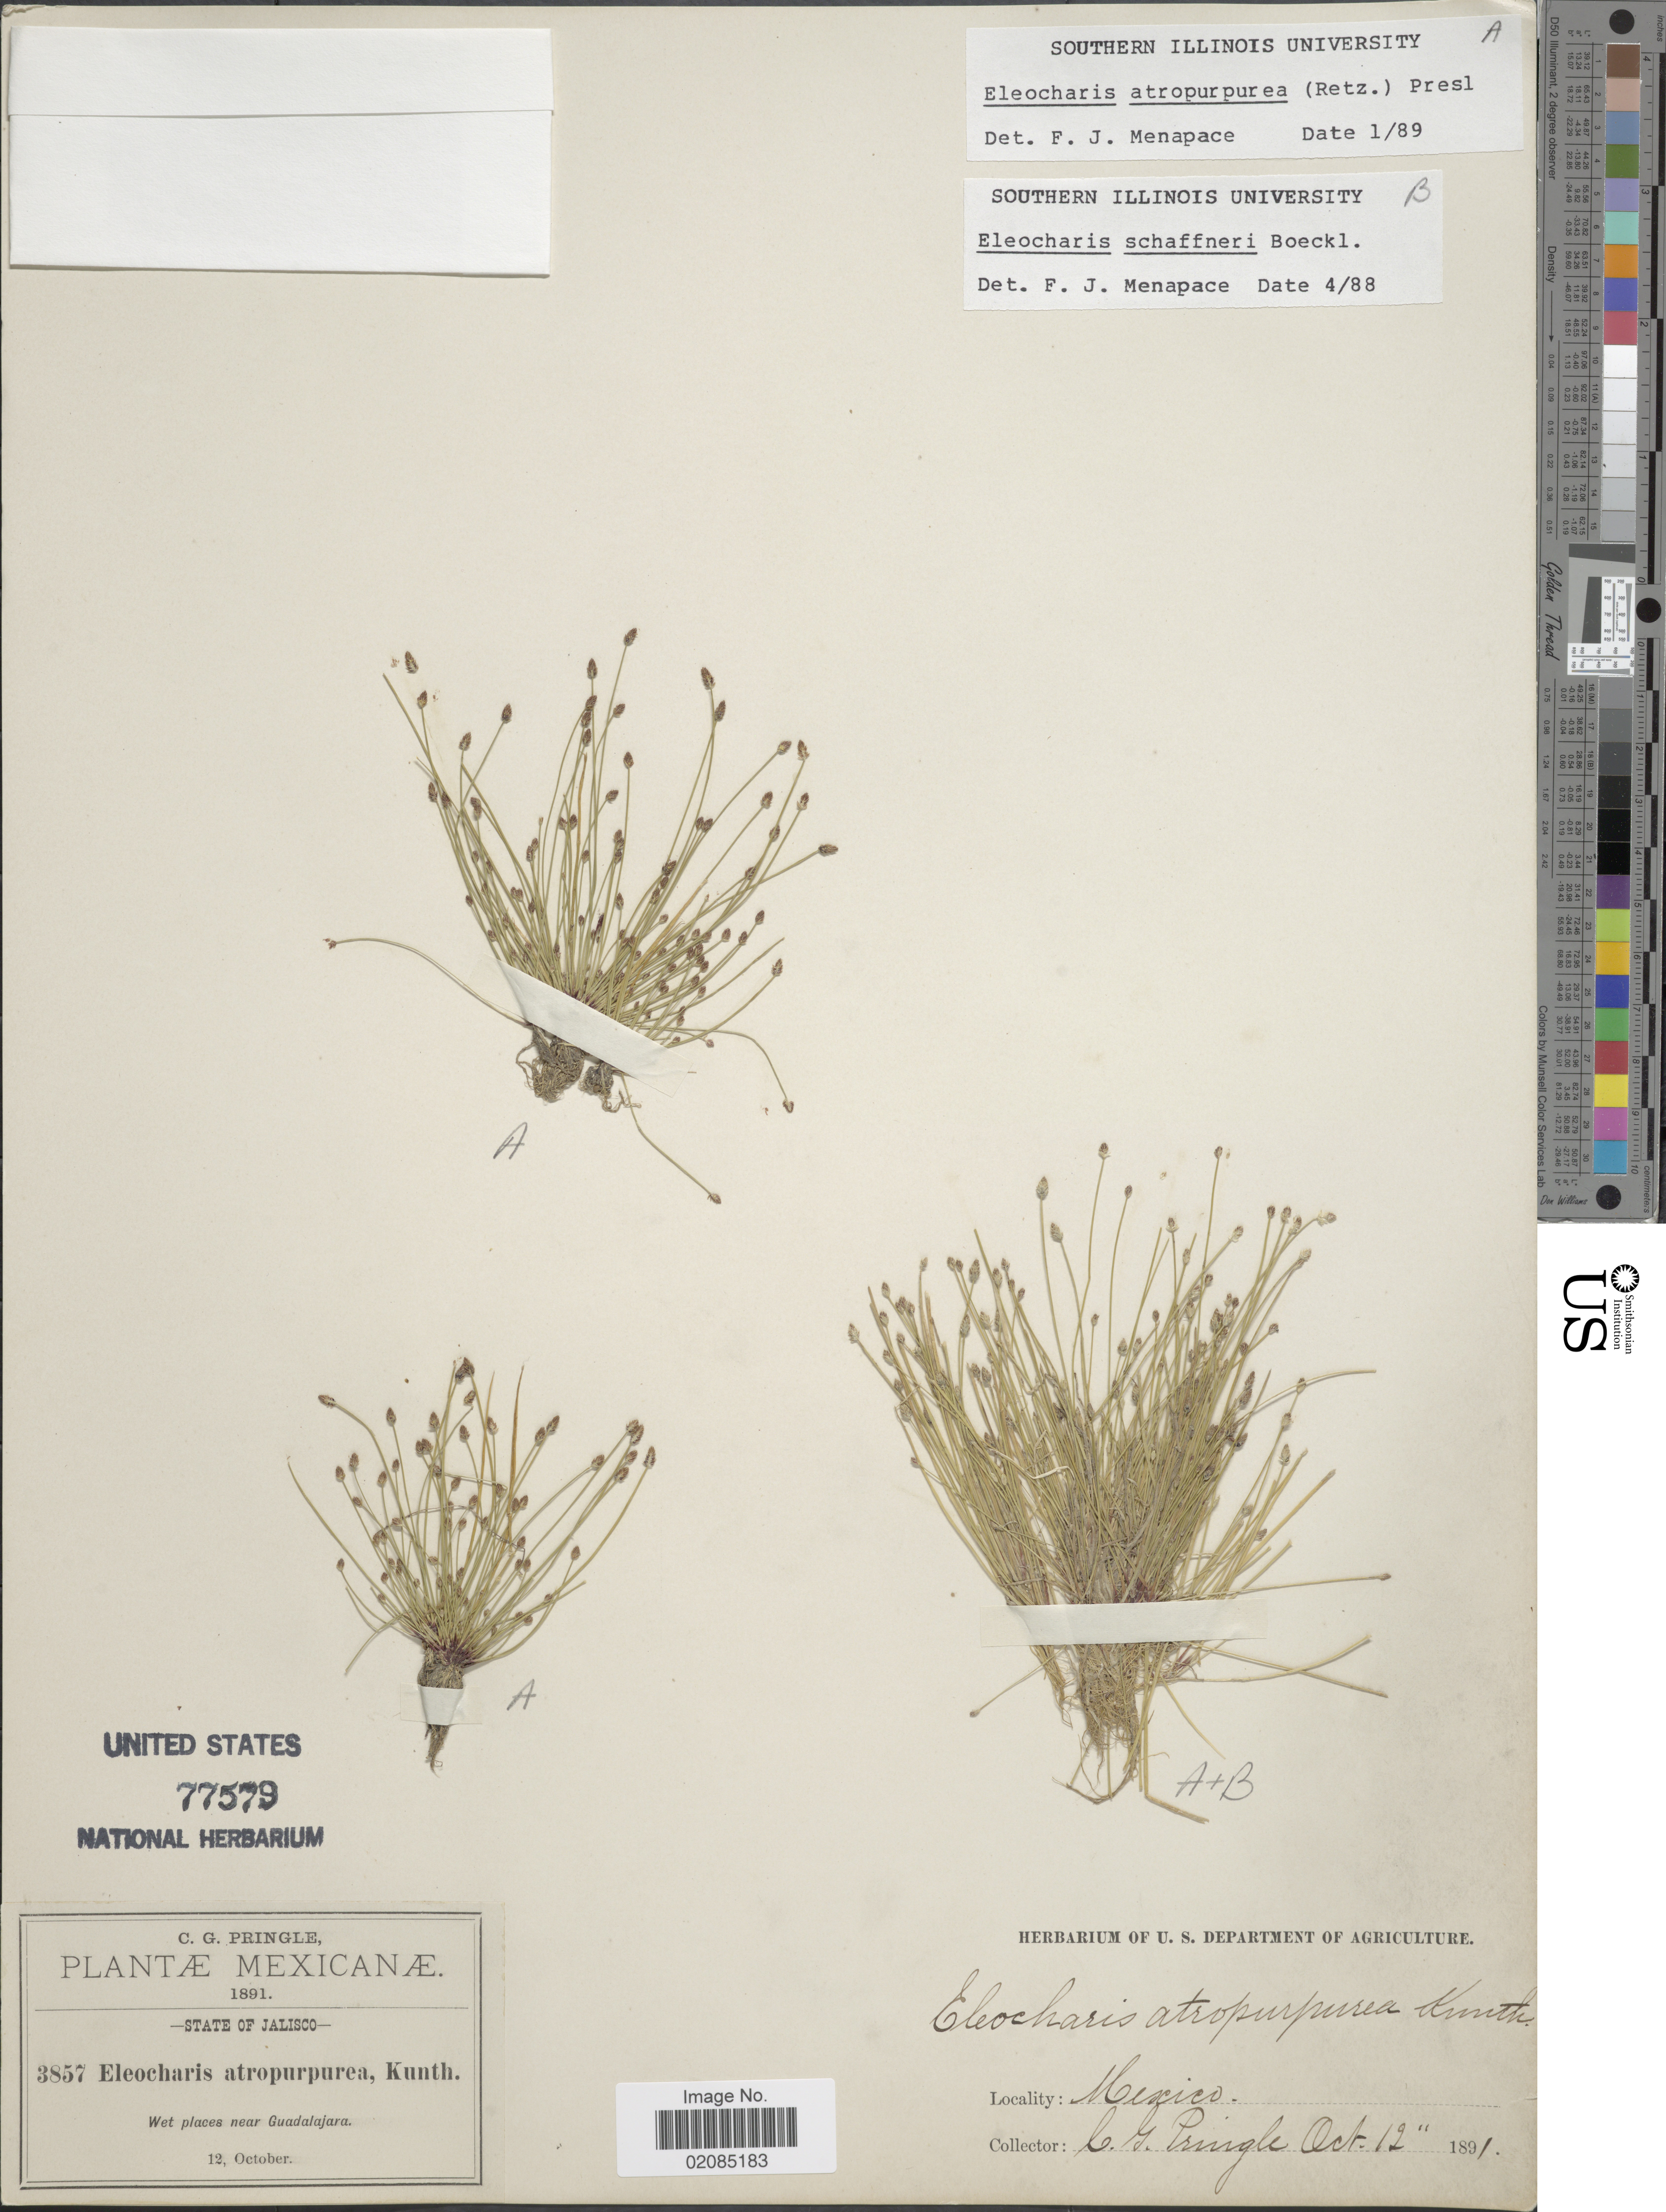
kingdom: Plantae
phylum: Tracheophyta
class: Liliopsida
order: Poales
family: Cyperaceae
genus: Eleocharis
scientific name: Eleocharis atropurpurea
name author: (Retz.) J. Presl & C. Presl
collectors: C. G. Pringle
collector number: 3857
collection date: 1891-10-12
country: Mexico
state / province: Jalisco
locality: State of Jalisco, wet places near Guadalajara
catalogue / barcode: US 77579